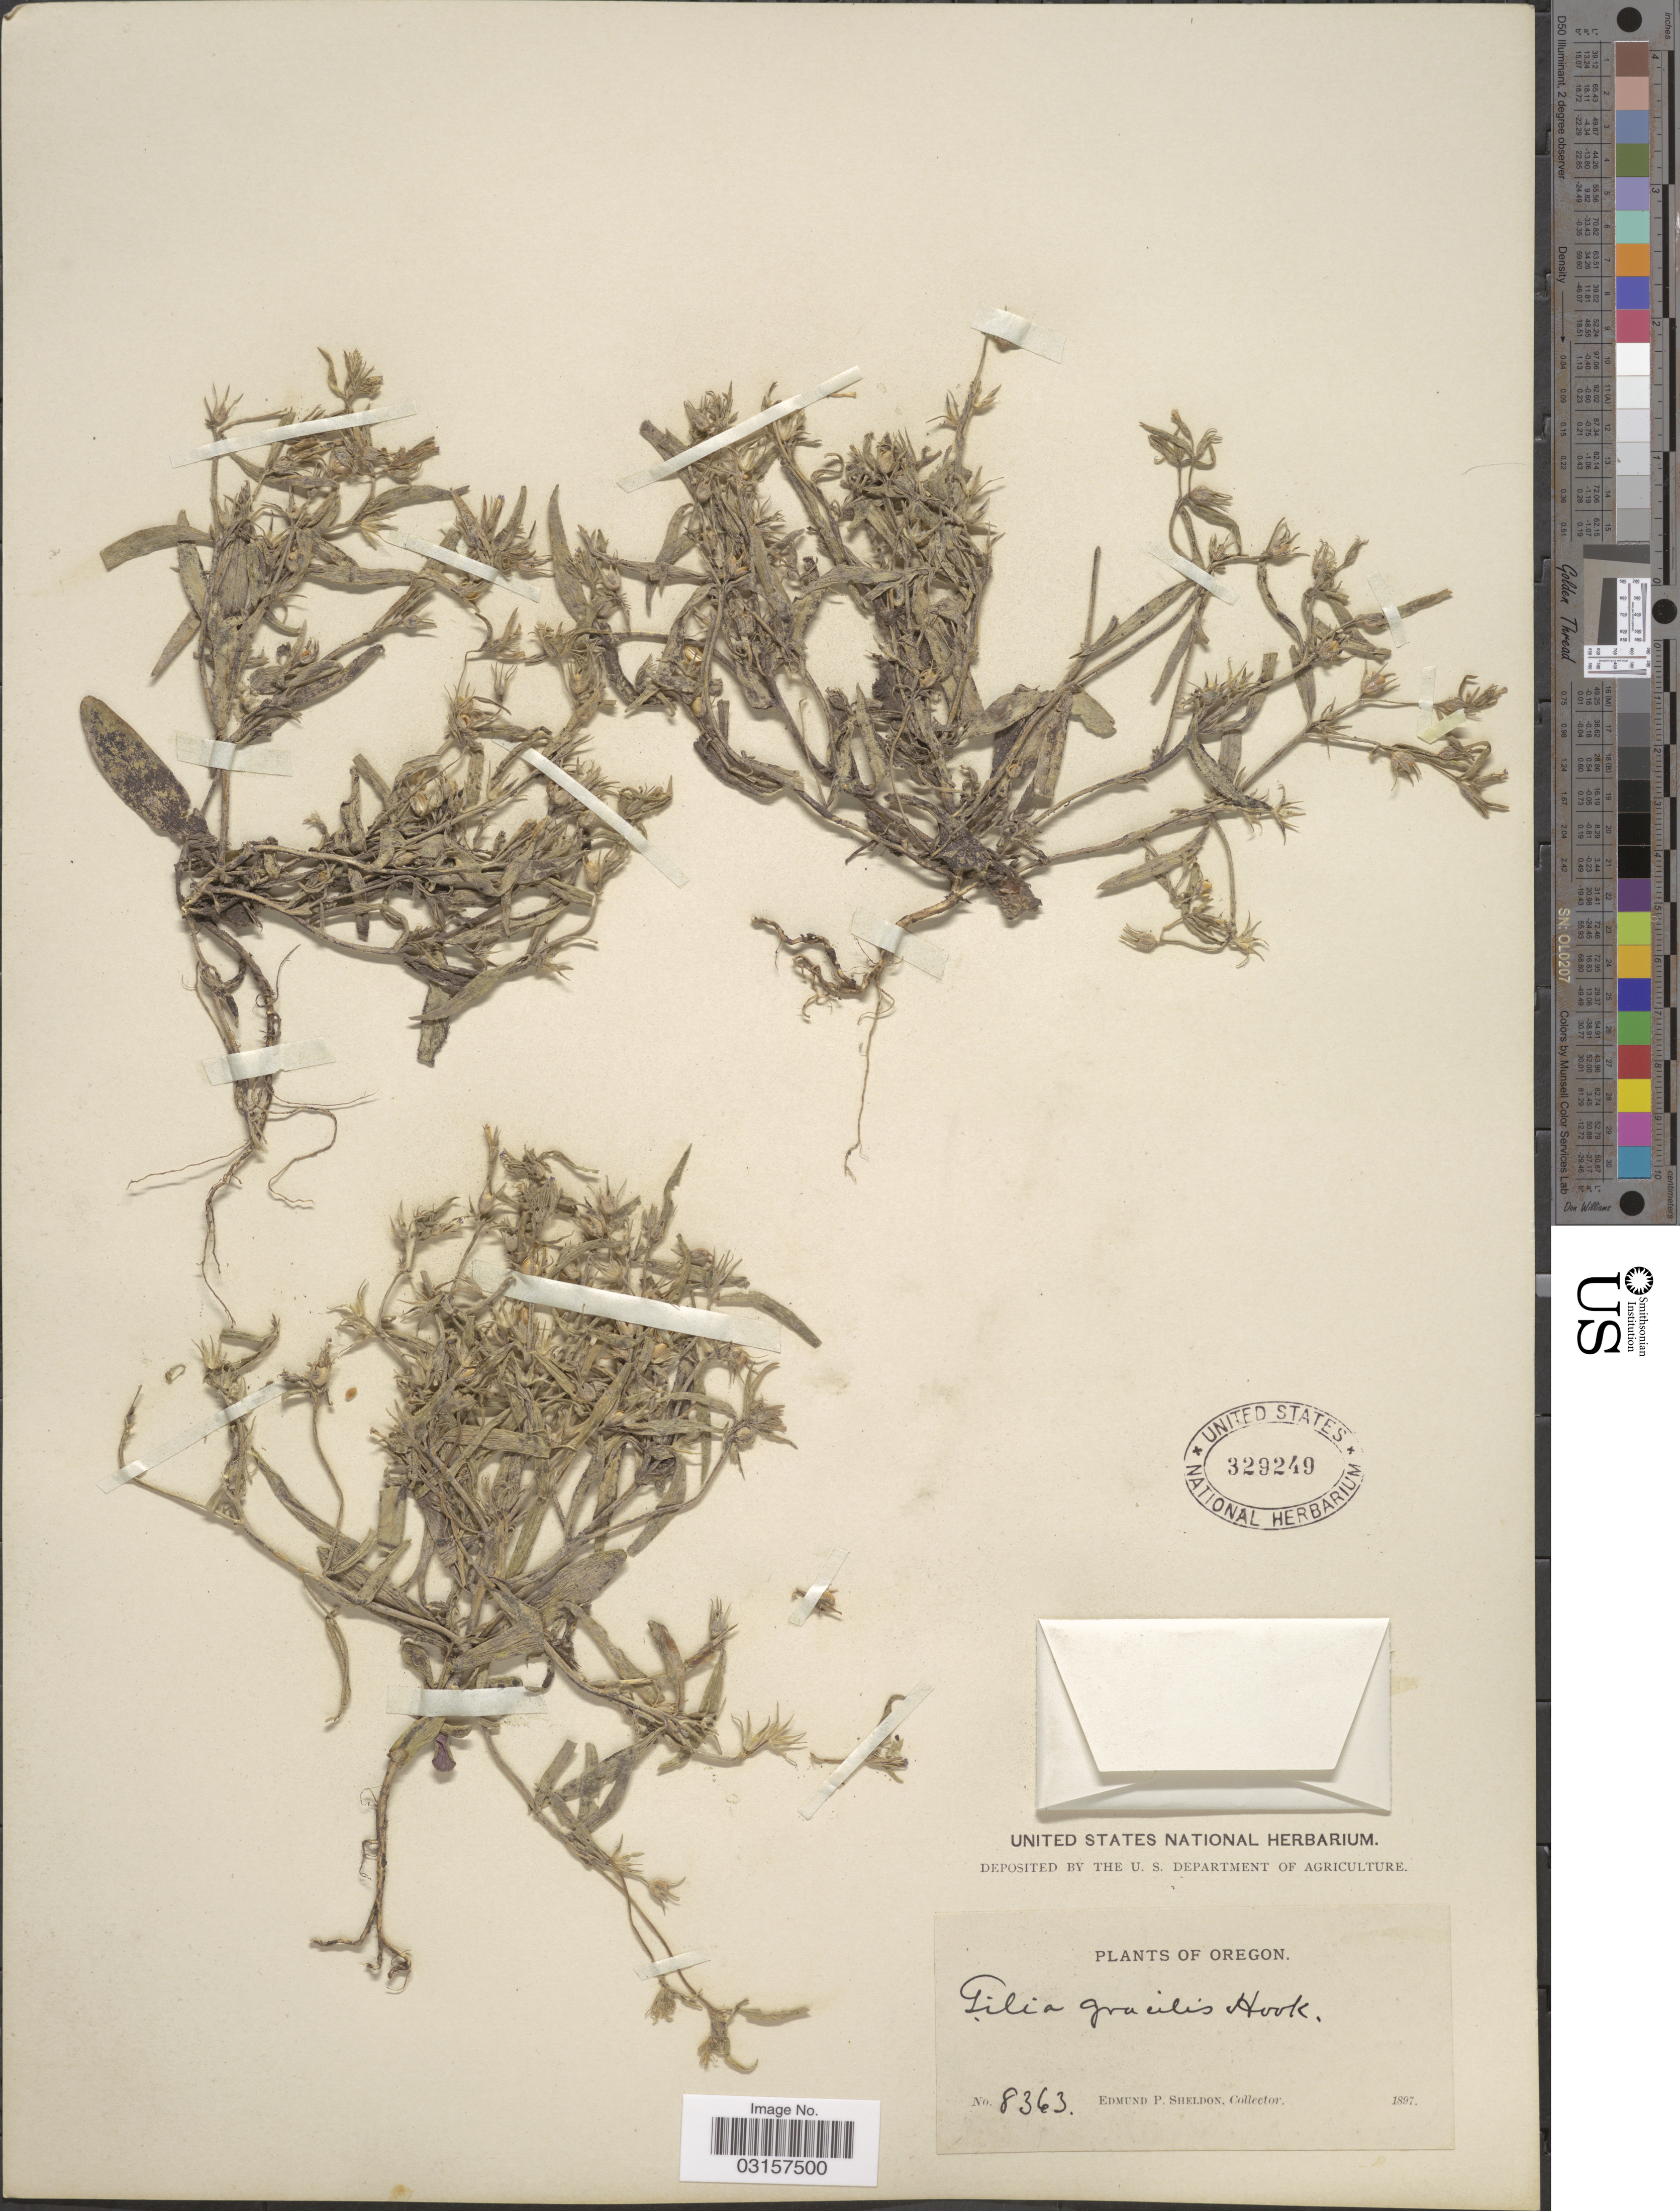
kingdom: Plantae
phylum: Tracheophyta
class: Magnoliopsida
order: Ericales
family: Polemoniaceae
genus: Microsteris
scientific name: Microsteris gracilis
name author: (Hook.) Greene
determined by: (US) Smithsonian Institution - National Museum of Natural History - Department of Botany (UNITED STATES)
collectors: E. P. Sheldon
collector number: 8363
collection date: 1897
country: United States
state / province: Oregon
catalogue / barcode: US 329249